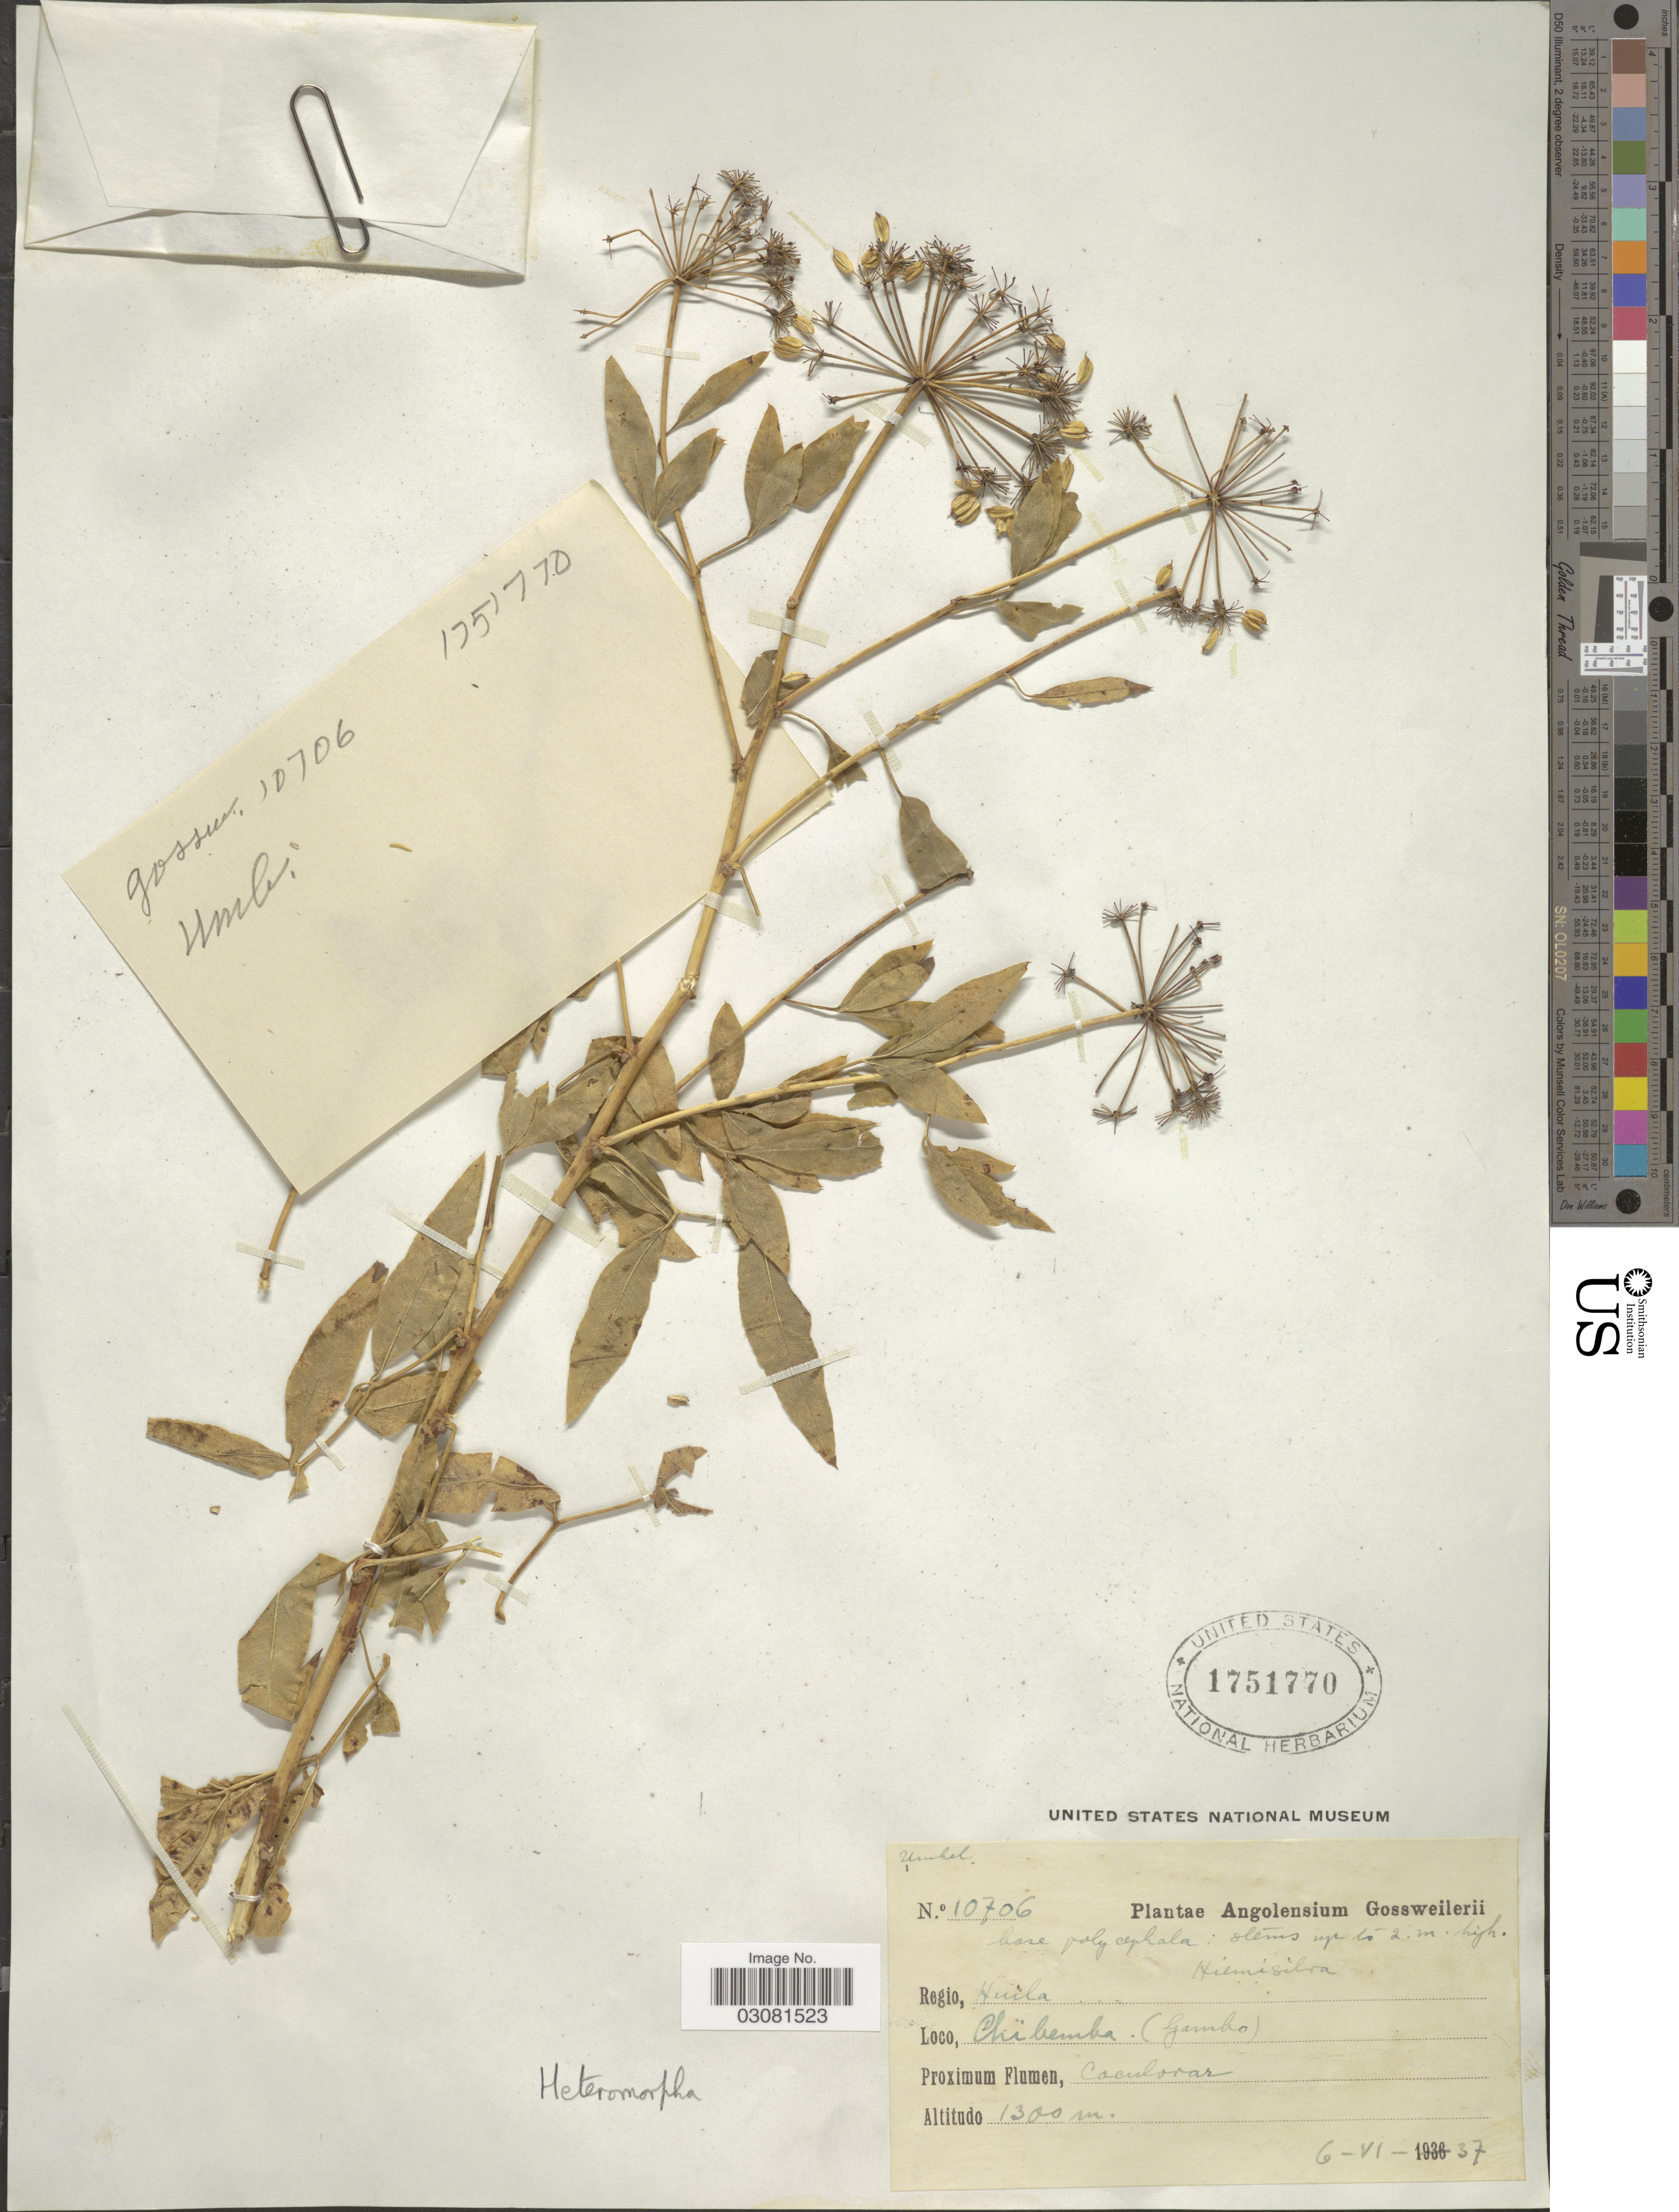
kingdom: Plantae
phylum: Tracheophyta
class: Magnoliopsida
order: Apiales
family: Apiaceae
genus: Heteromorpha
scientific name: Heteromorpha sp.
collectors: -. Gossweiler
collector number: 10706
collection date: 1937-06-06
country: Angola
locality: Chibemba (Gambo).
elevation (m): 1300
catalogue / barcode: US 1751770